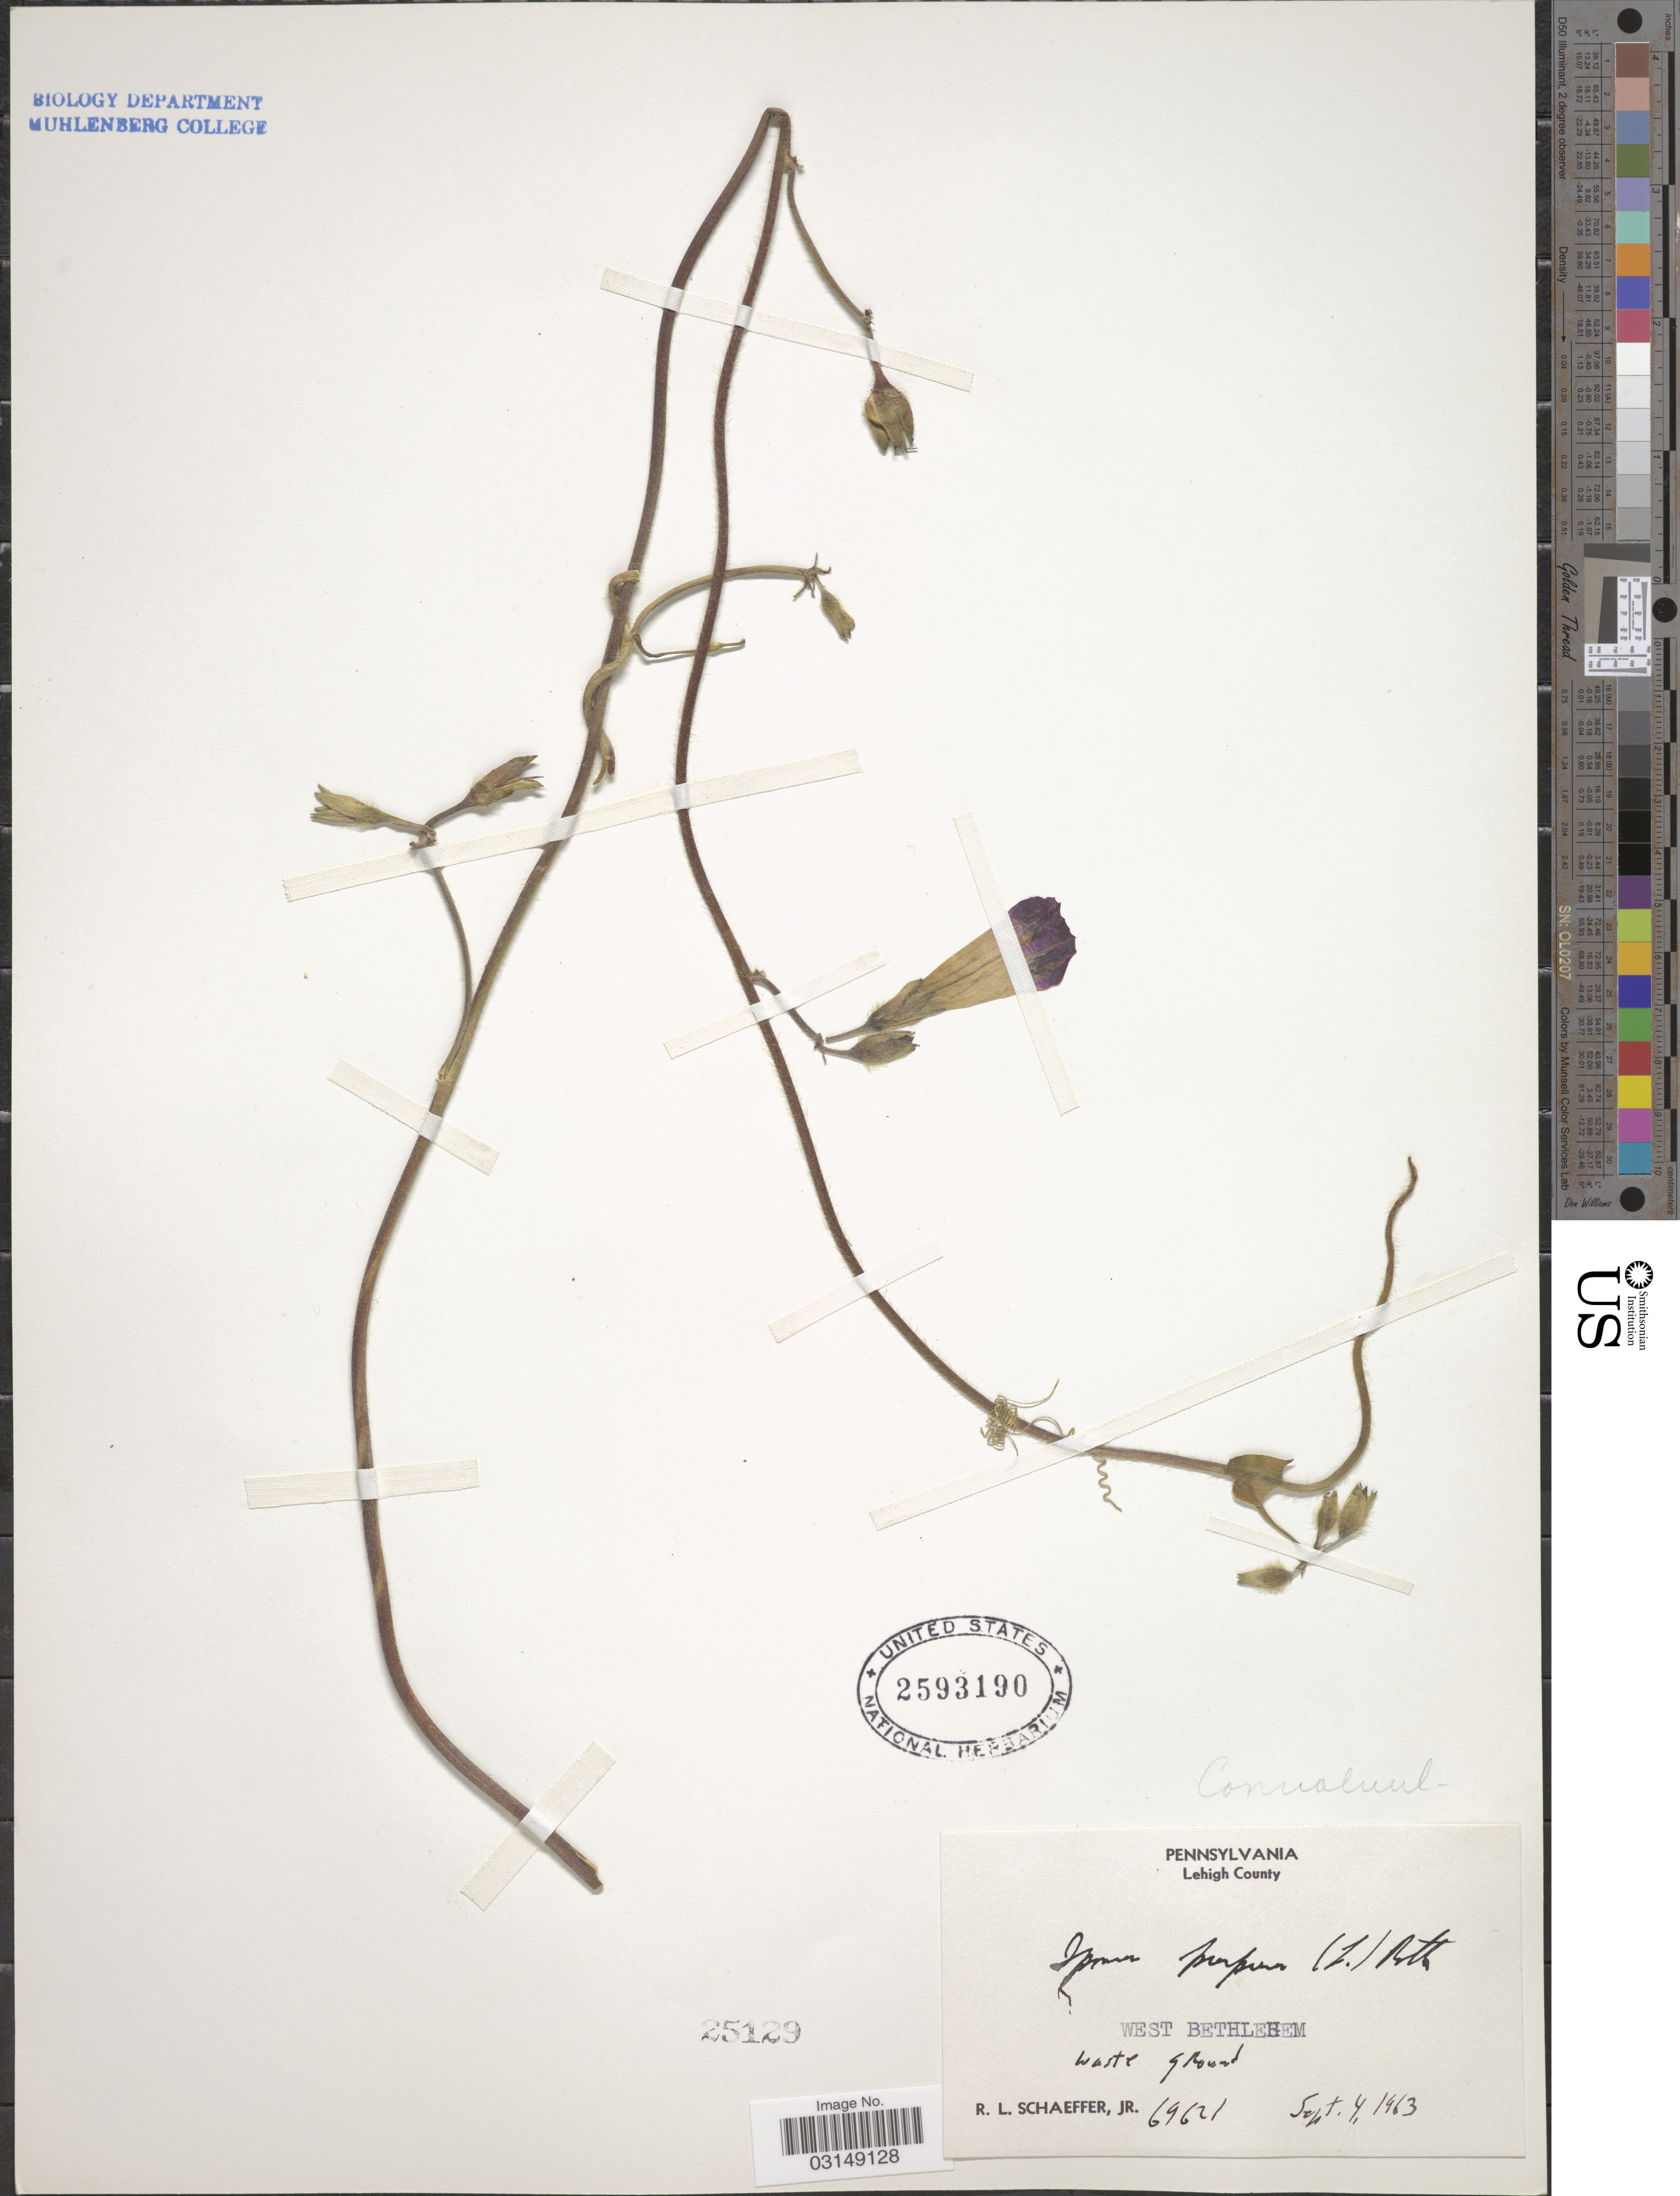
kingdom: Plantae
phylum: Tracheophyta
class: Magnoliopsida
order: Solanales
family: Convolvulaceae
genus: Ipomoea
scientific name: Ipomoea purpurea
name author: (L.) Roth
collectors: R. L. Schaeffer Jr.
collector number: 69621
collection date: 1963-09-04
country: United States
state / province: Pennsylvania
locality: Lehigh County. West Bethlehem.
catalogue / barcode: US 2593190